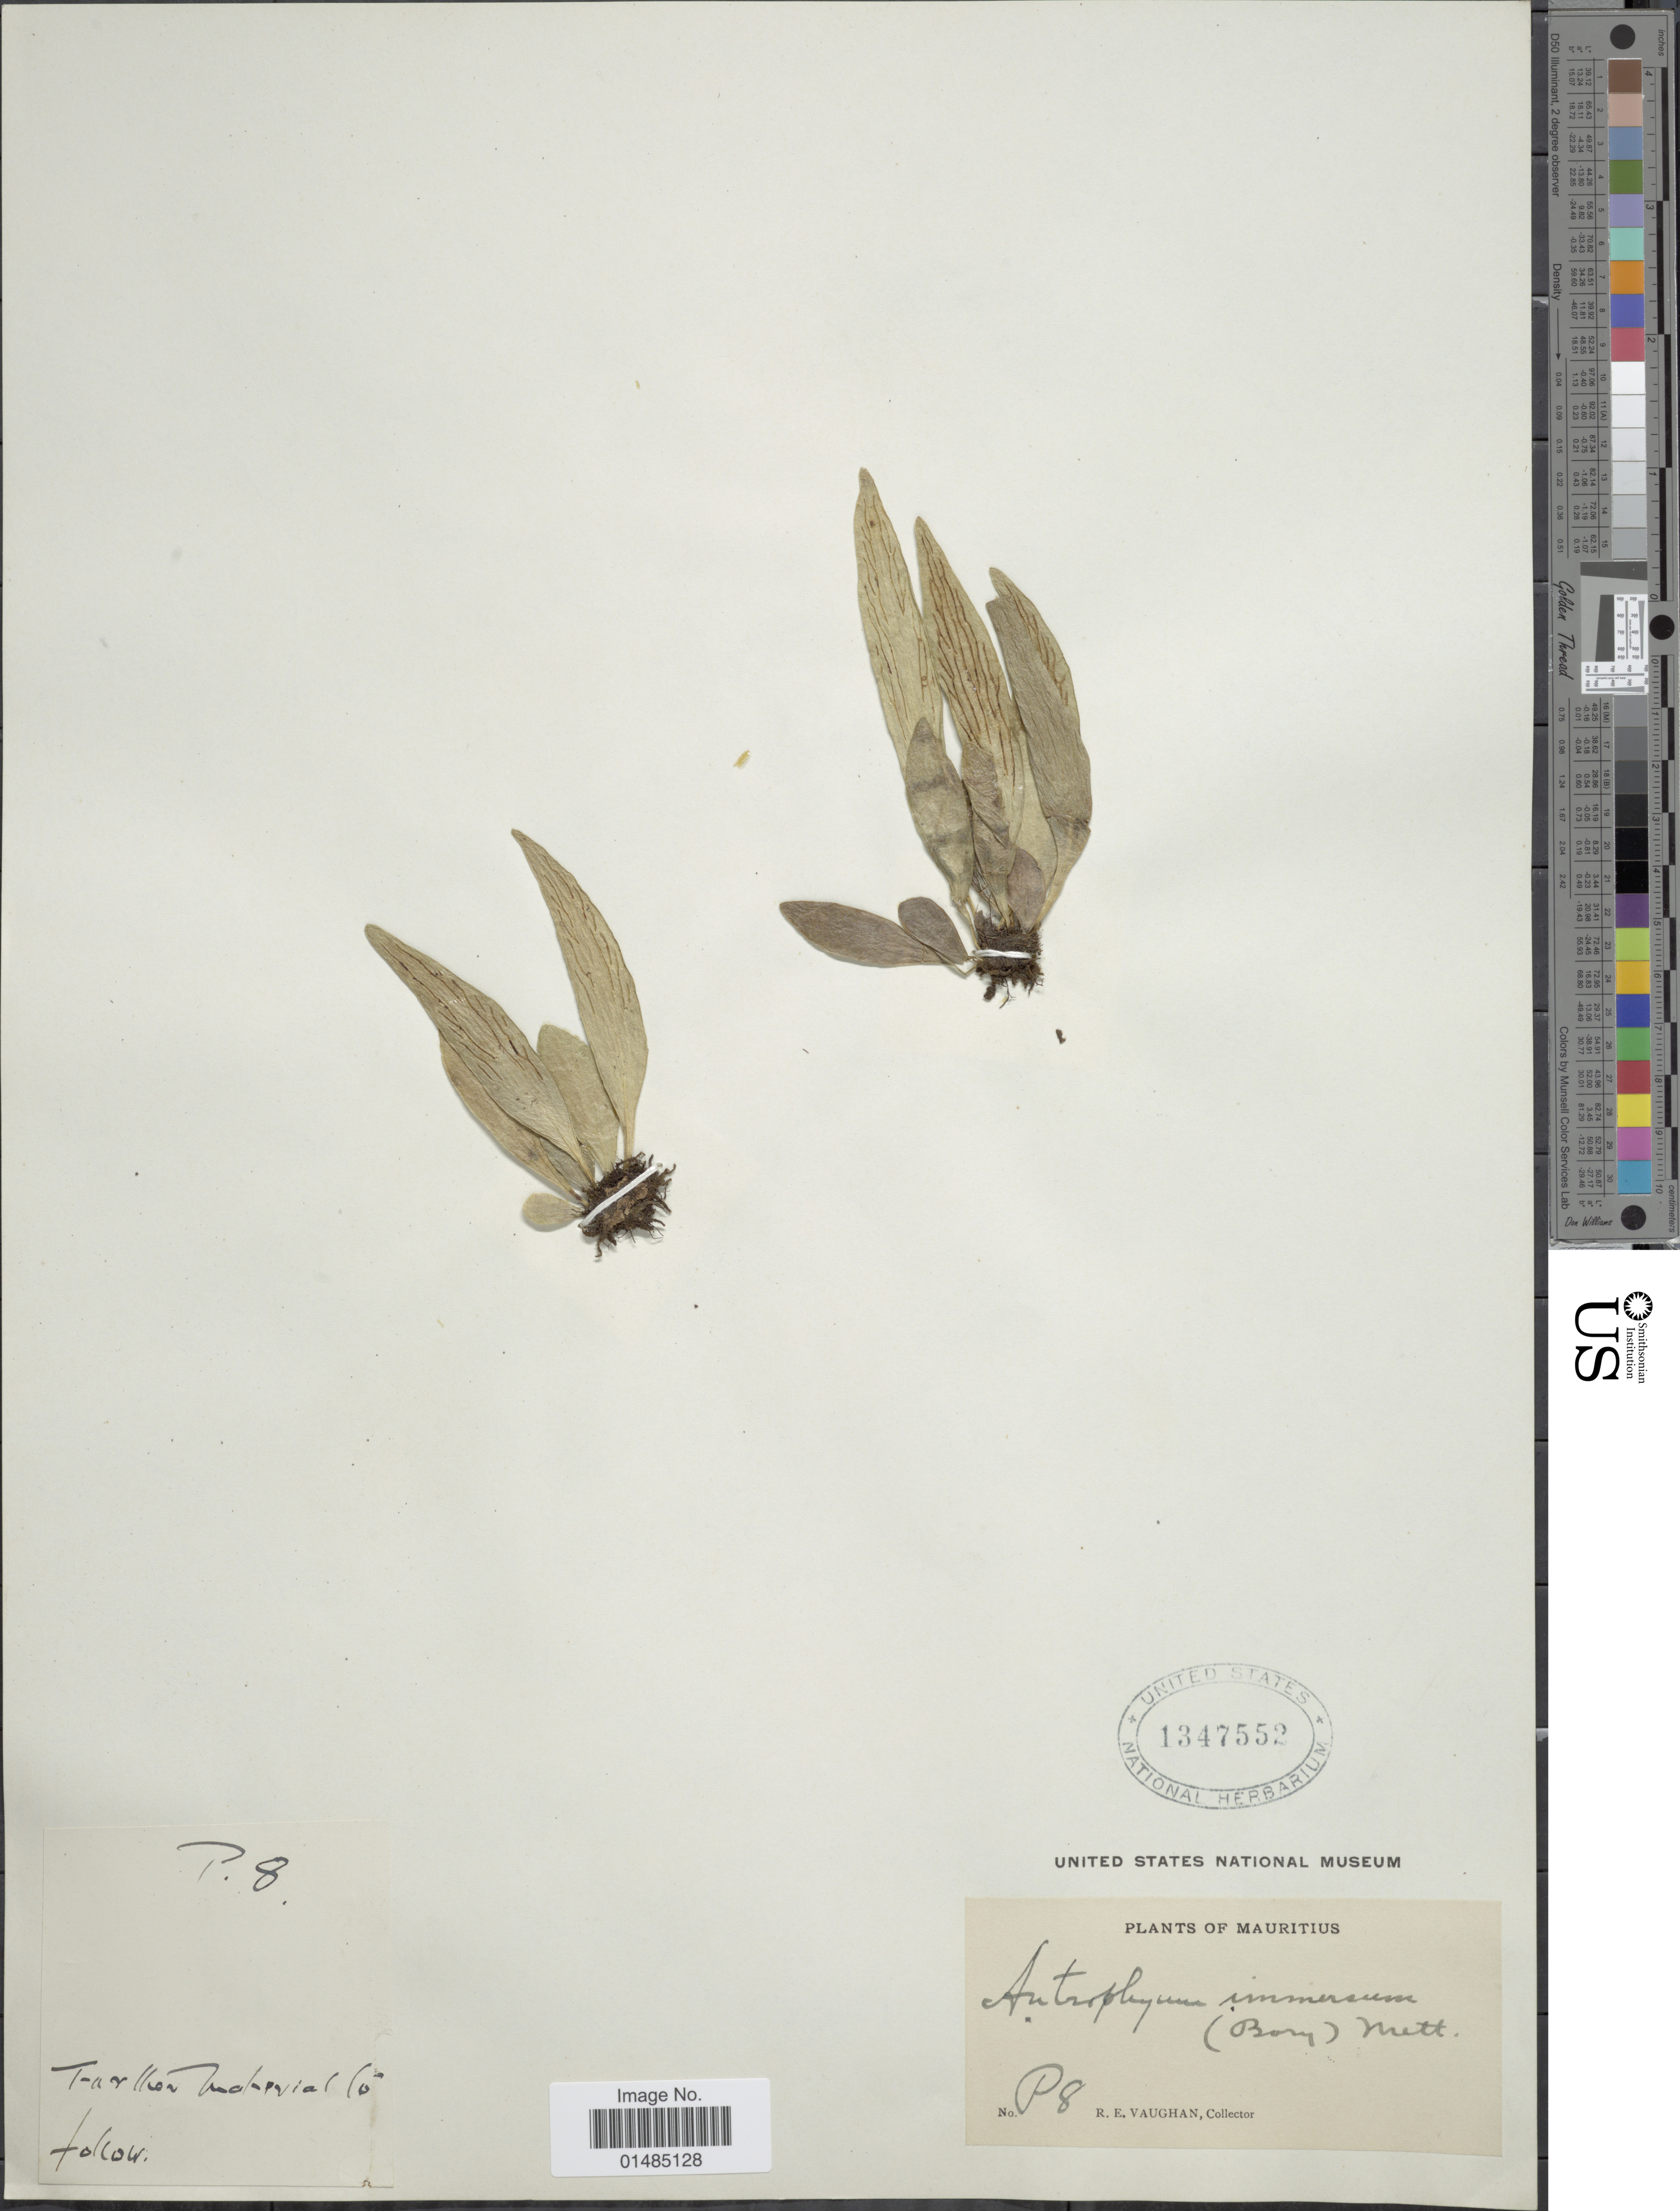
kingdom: Plantae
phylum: Tracheophyta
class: Polypodiopsida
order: Polypodiales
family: Pteridaceae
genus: Antrophyum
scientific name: Antrophyum immersum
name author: (Bory ex Willd.) Mett.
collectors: R. Vaughan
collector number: P8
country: Mauritius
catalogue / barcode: US 1347552